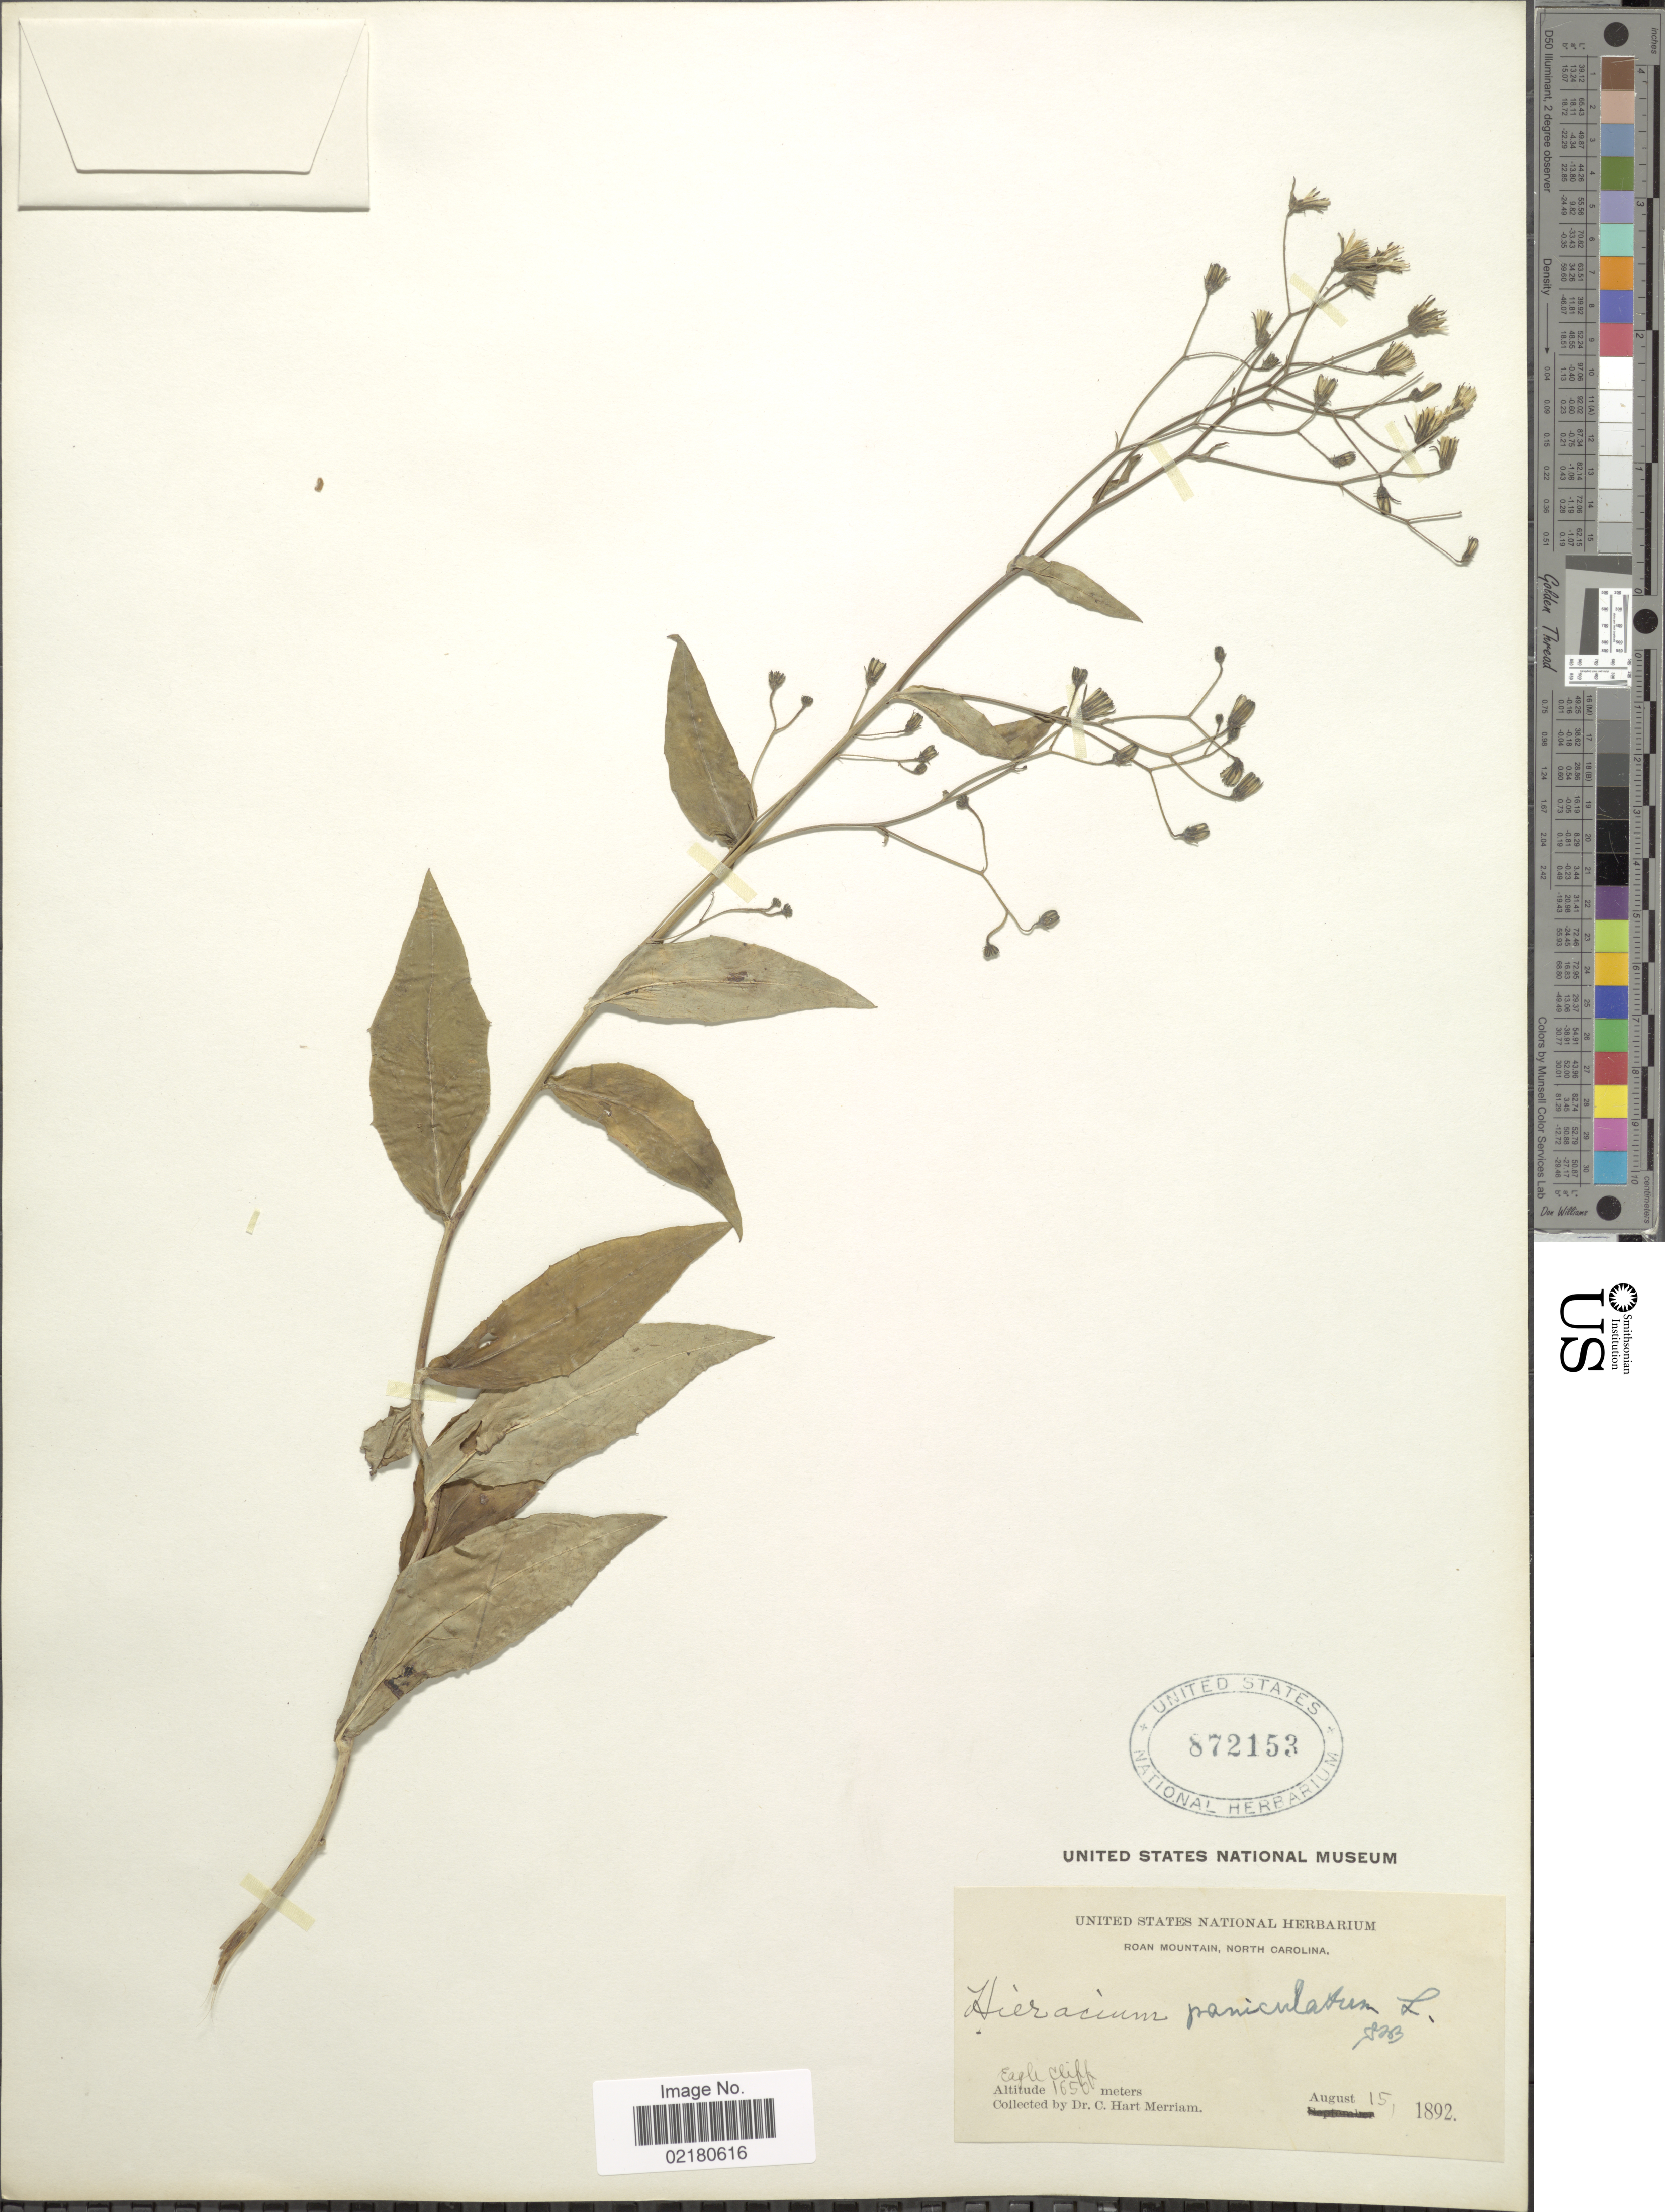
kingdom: Plantae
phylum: Tracheophyta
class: Magnoliopsida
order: Asterales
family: Asteraceae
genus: Hieracium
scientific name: Hieracium paniculatum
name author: L.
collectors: C. Merriam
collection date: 1892-08-15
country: United States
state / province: North Carolina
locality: Roan Mountain, North Carolina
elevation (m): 1650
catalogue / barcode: US 872153